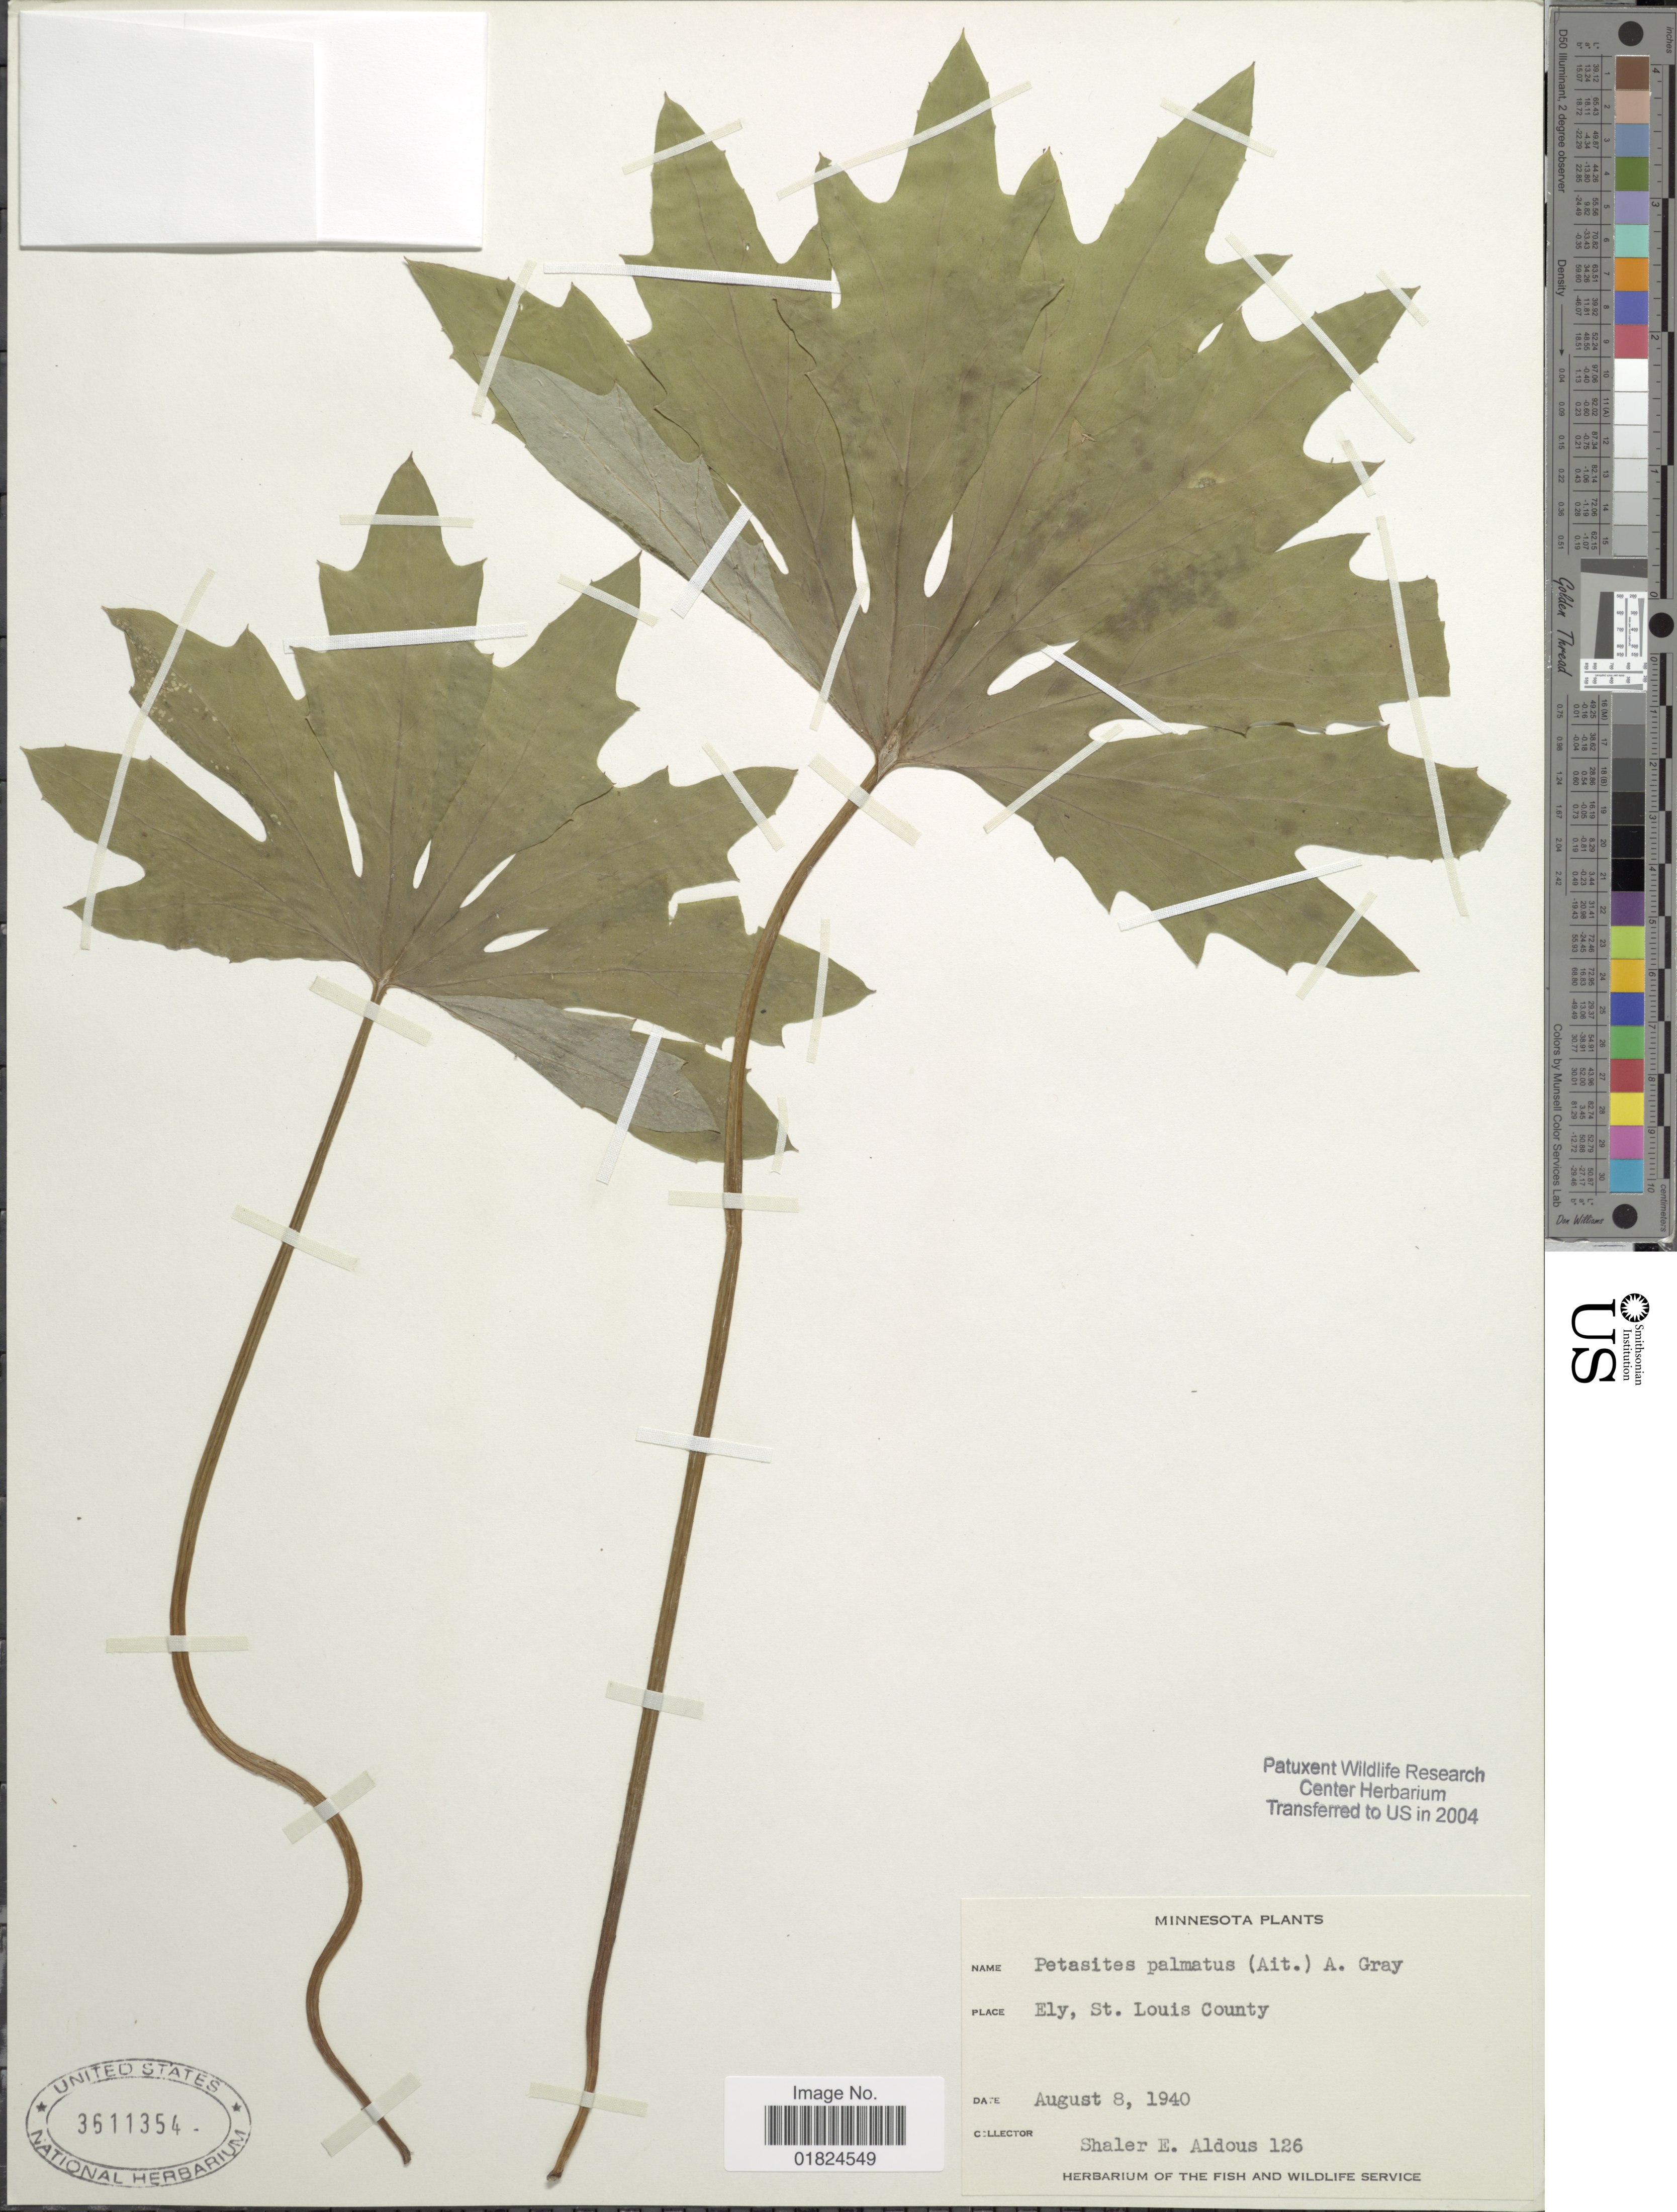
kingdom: Plantae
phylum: Tracheophyta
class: Magnoliopsida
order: Asterales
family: Asteraceae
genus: Petasites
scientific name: Petasites frigidus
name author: (L.) Fr.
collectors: S. Aldous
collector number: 126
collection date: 1940-08-08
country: United States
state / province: Minnesota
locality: Ely, St. Louis County.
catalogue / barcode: US 3611354